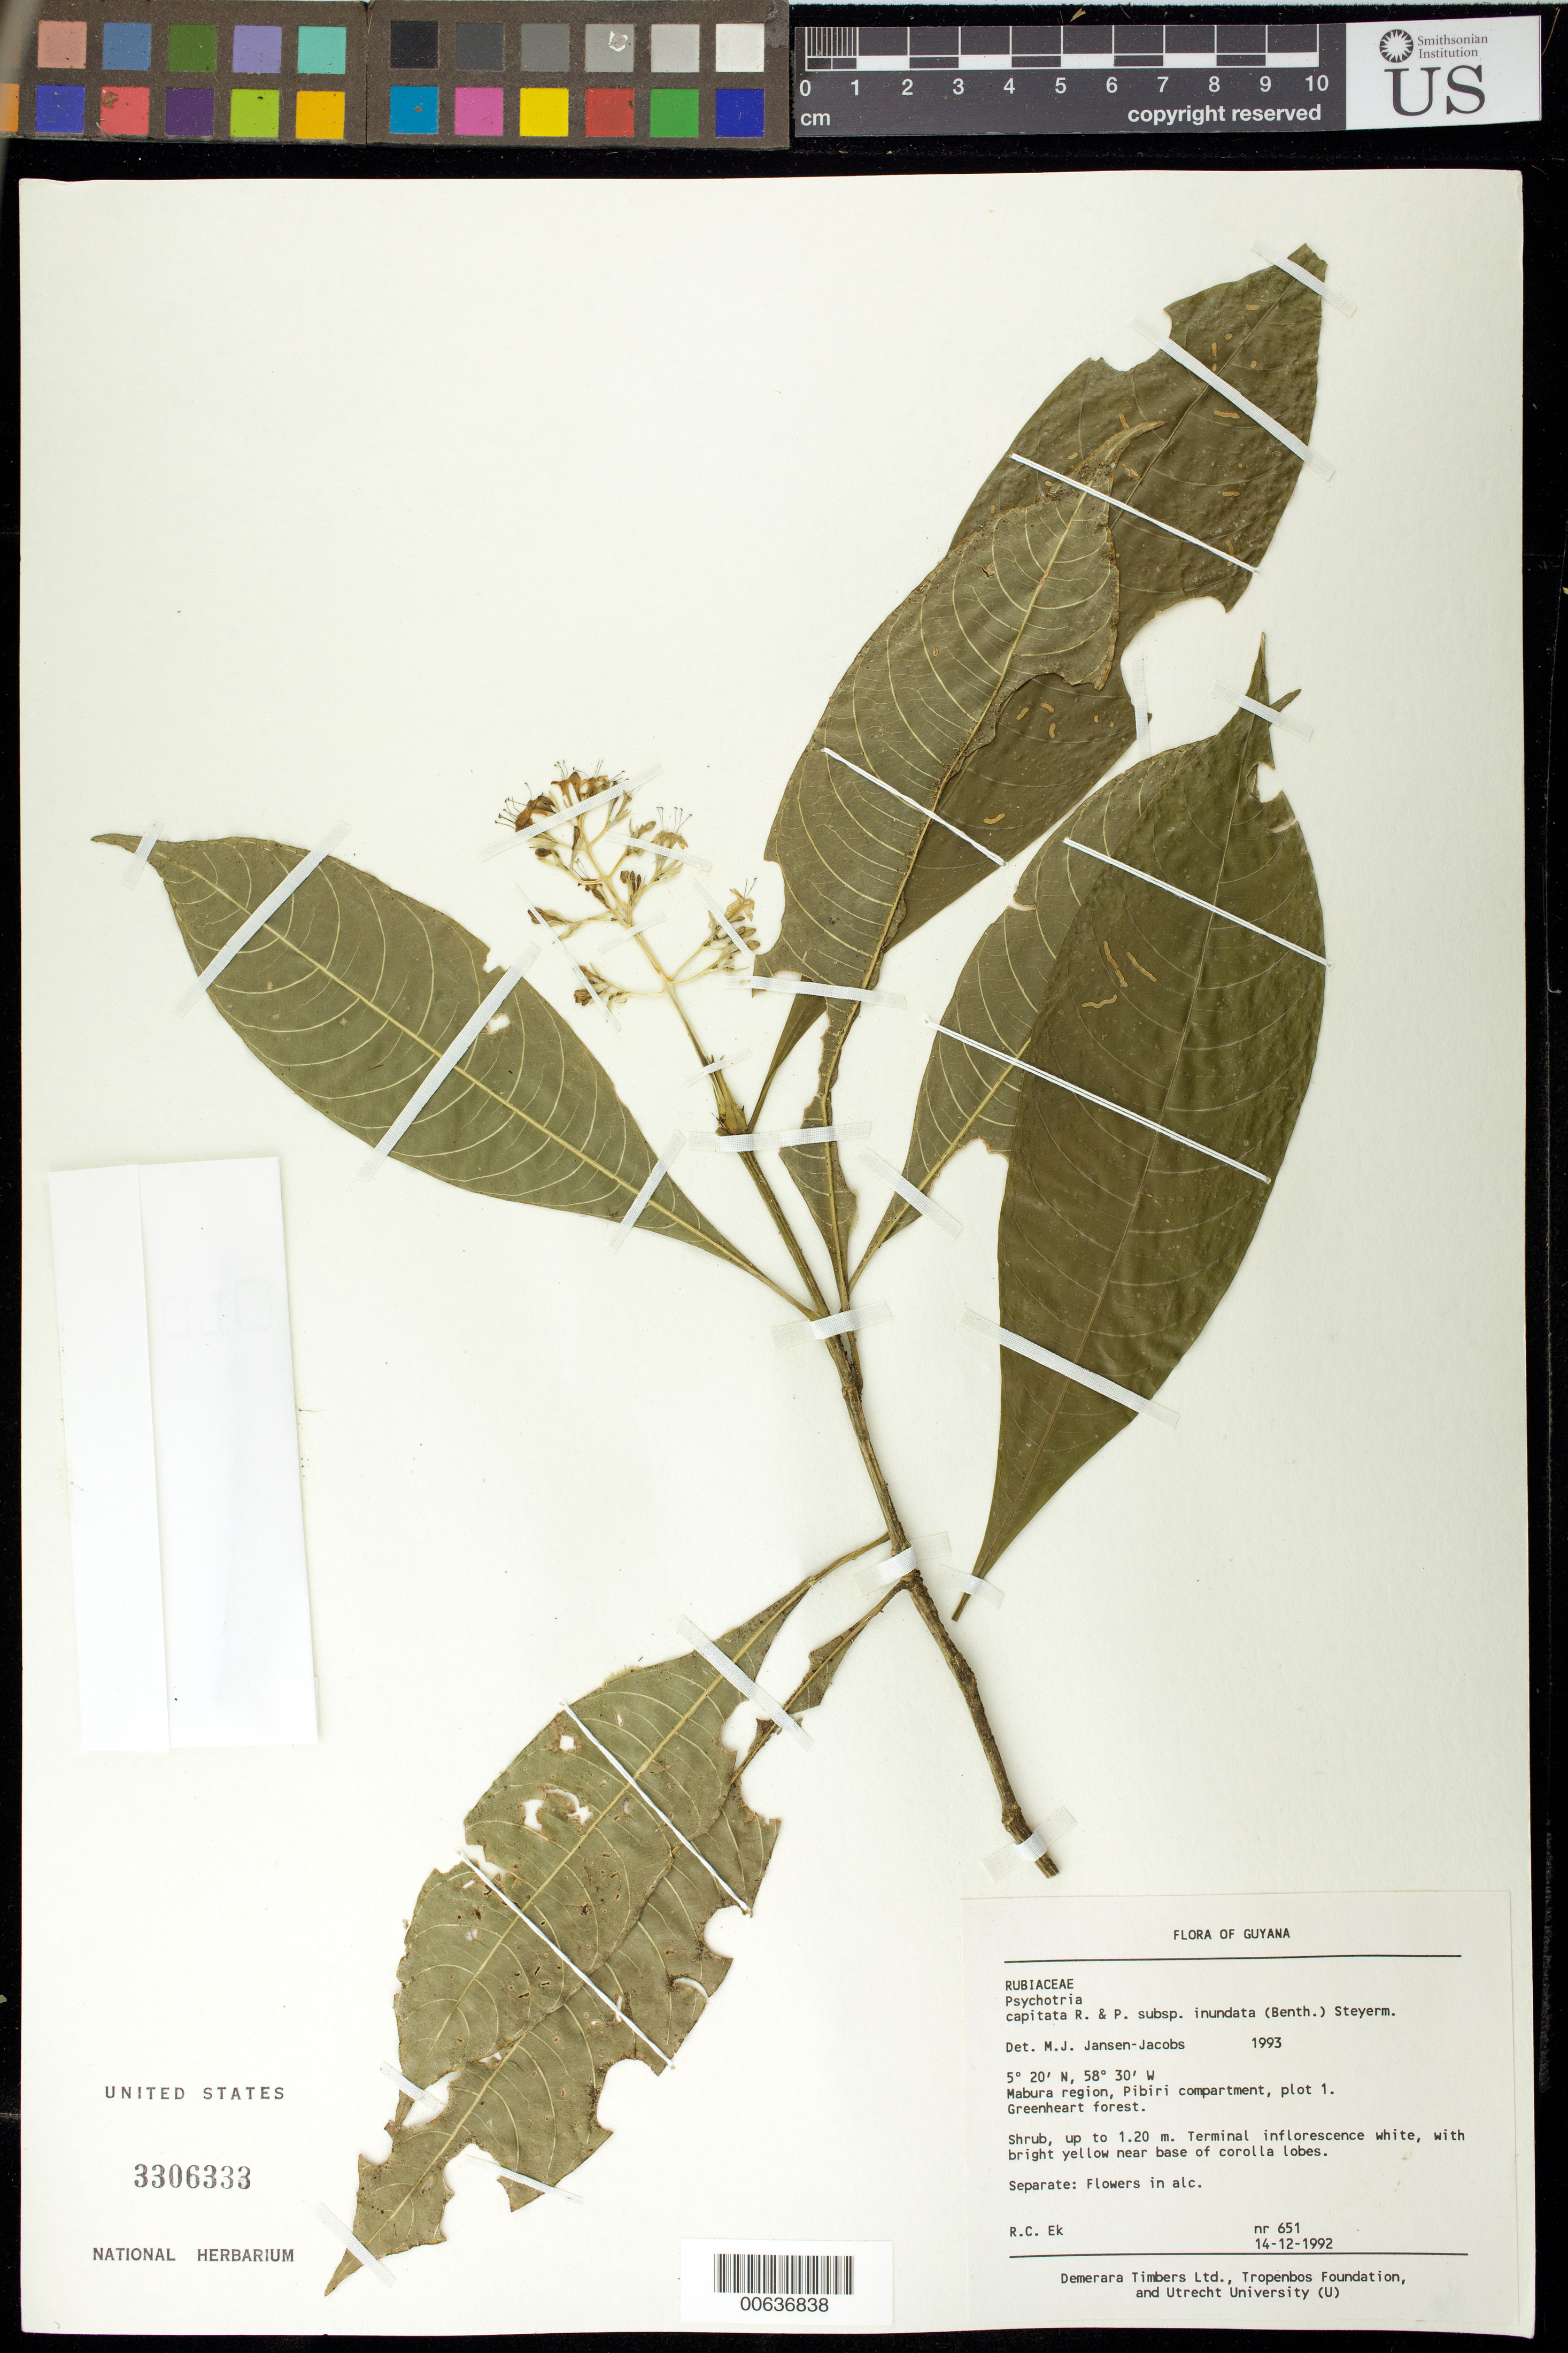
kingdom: Plantae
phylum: Tracheophyta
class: Magnoliopsida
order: Gentianales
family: Rubiaceae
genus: Palicourea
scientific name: Palicourea violacea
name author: (Aubl.) A. Rich.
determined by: Kirkbride, J. H., Jr.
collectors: R. C. Ek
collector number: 651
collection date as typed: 14-Dec-92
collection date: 1992-12-14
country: Guyana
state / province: U. Demerara-Berbice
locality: Mabura region, West Pibiri compartment, plot 1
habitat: Greenheart forest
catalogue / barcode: US 3306333